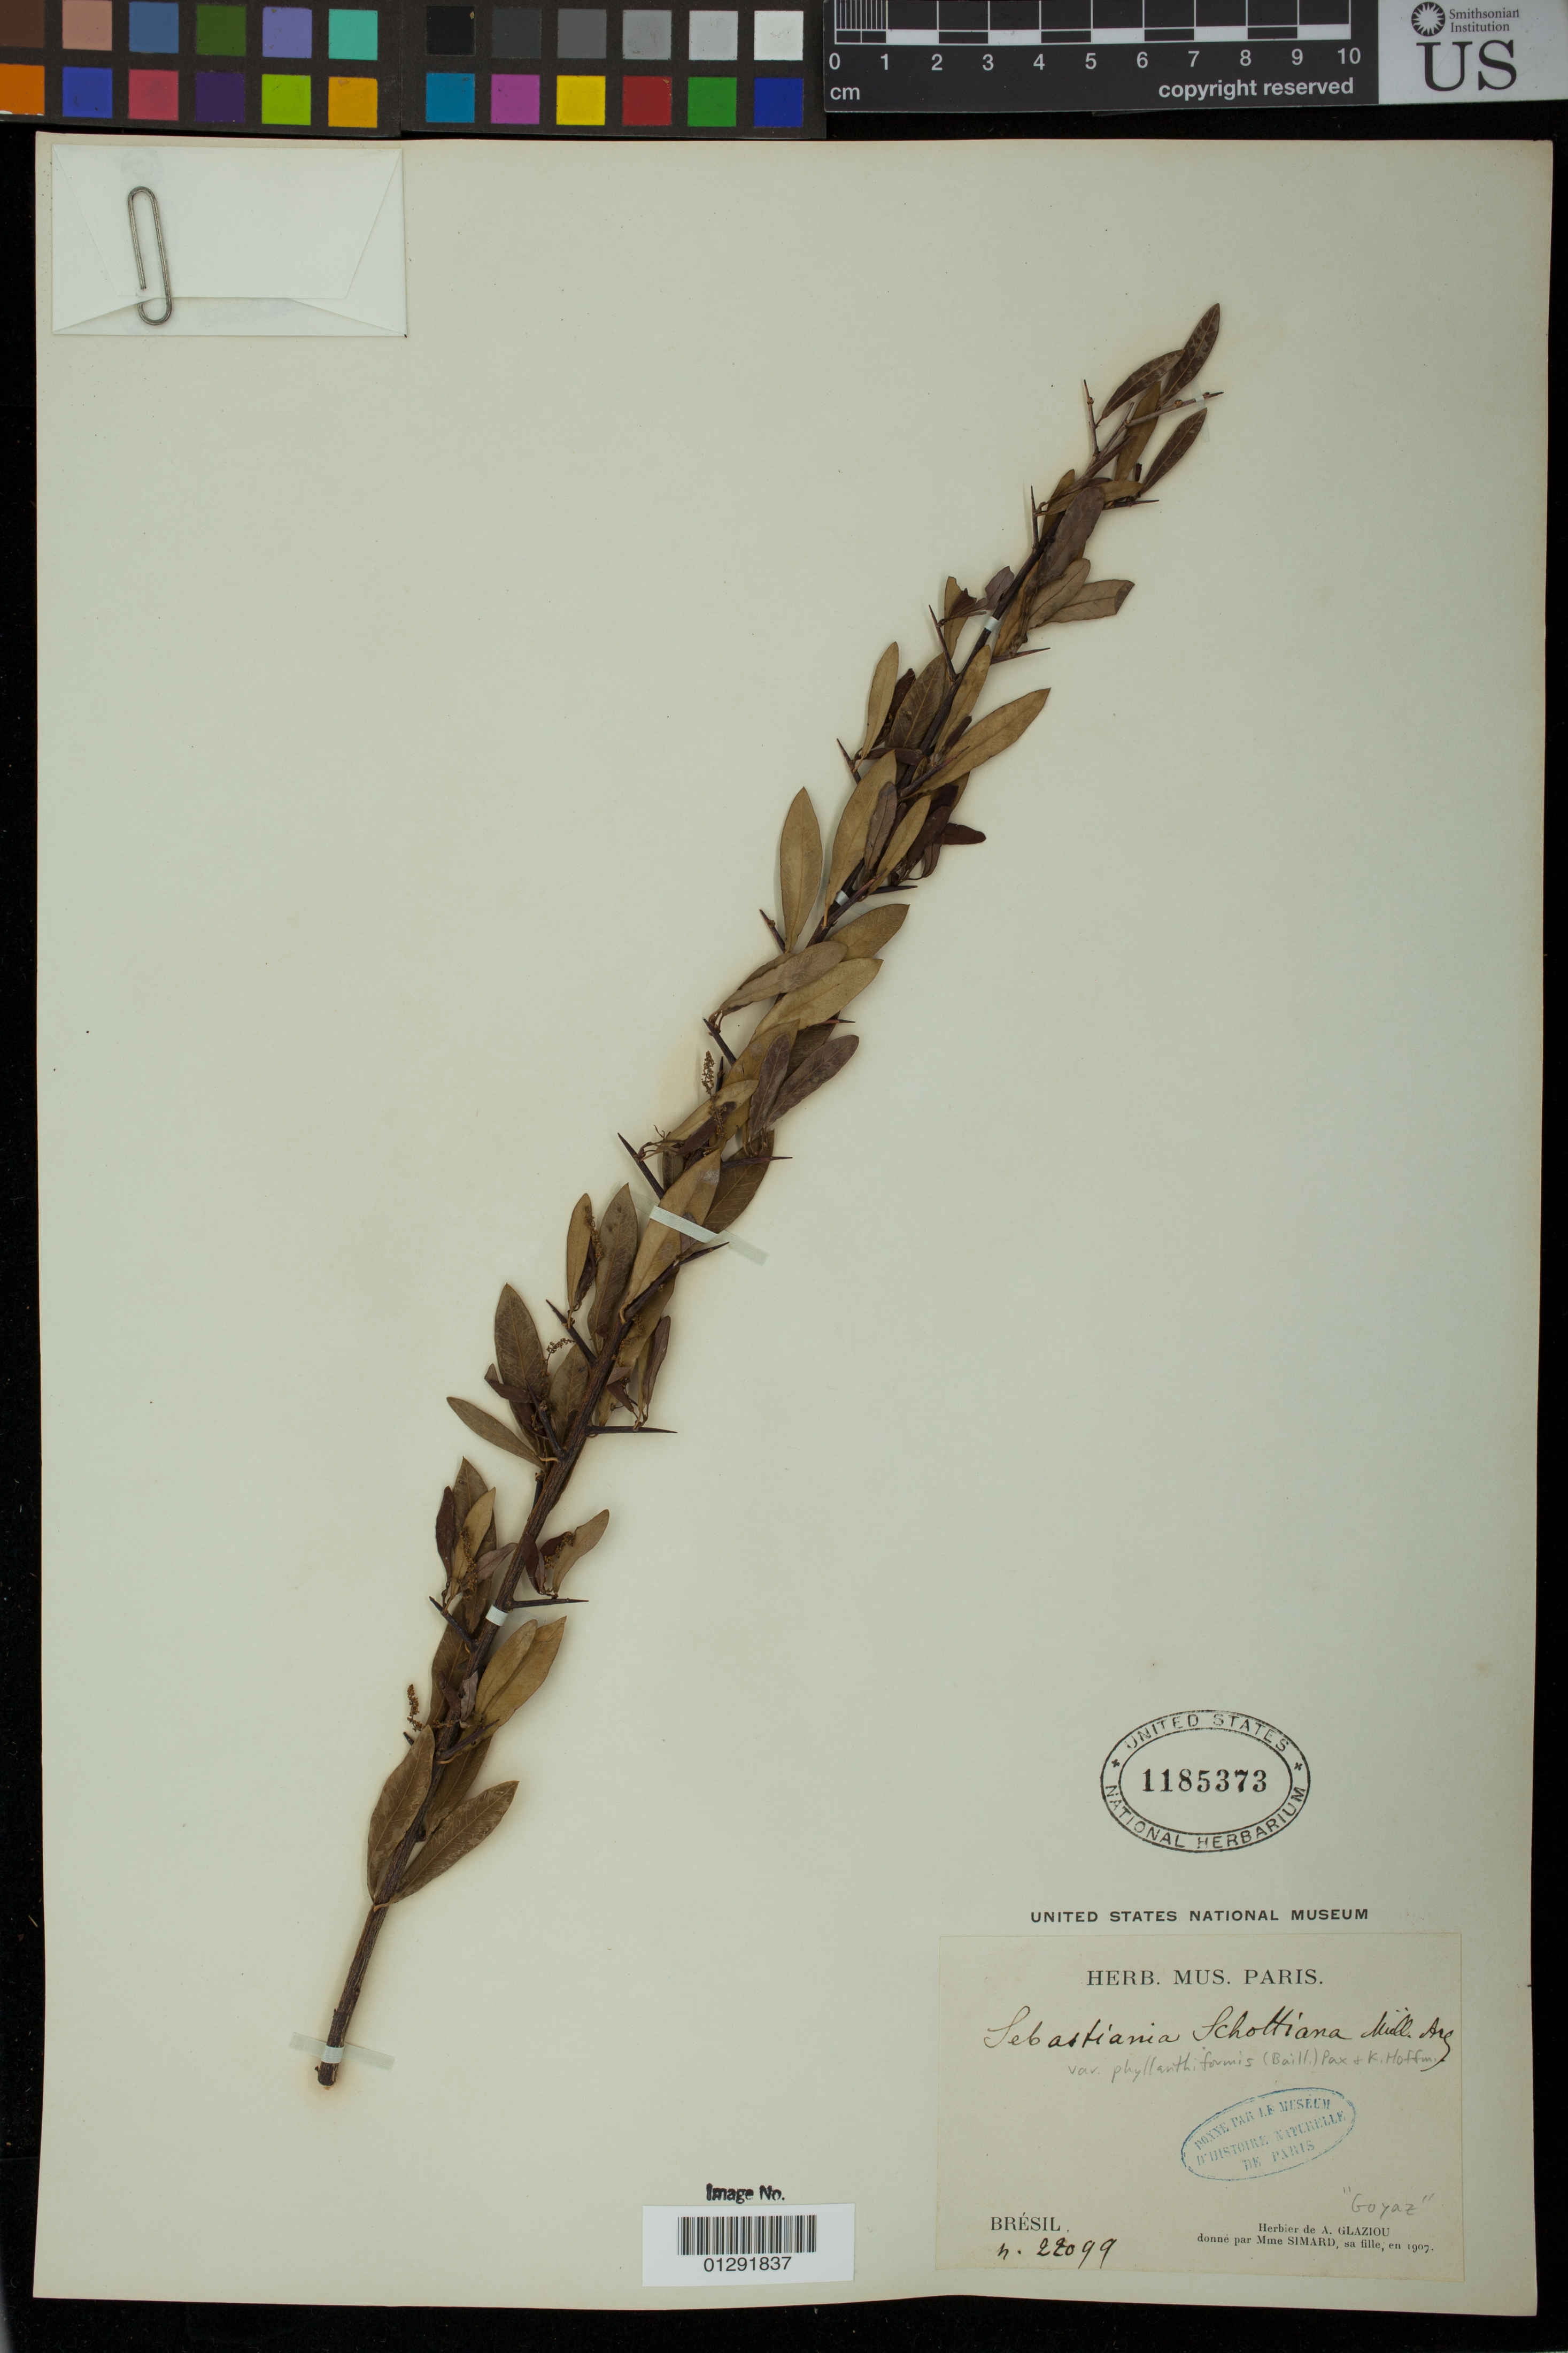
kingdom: Plantae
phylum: Tracheophyta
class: Magnoliopsida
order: Malpighiales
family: Euphorbiaceae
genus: Sebastiania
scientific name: Sebastiania schottiana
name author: (Müll. Arg.) Müll. Arg.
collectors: A. F. M. Glaziou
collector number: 22099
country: Brazil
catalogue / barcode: US 1185373